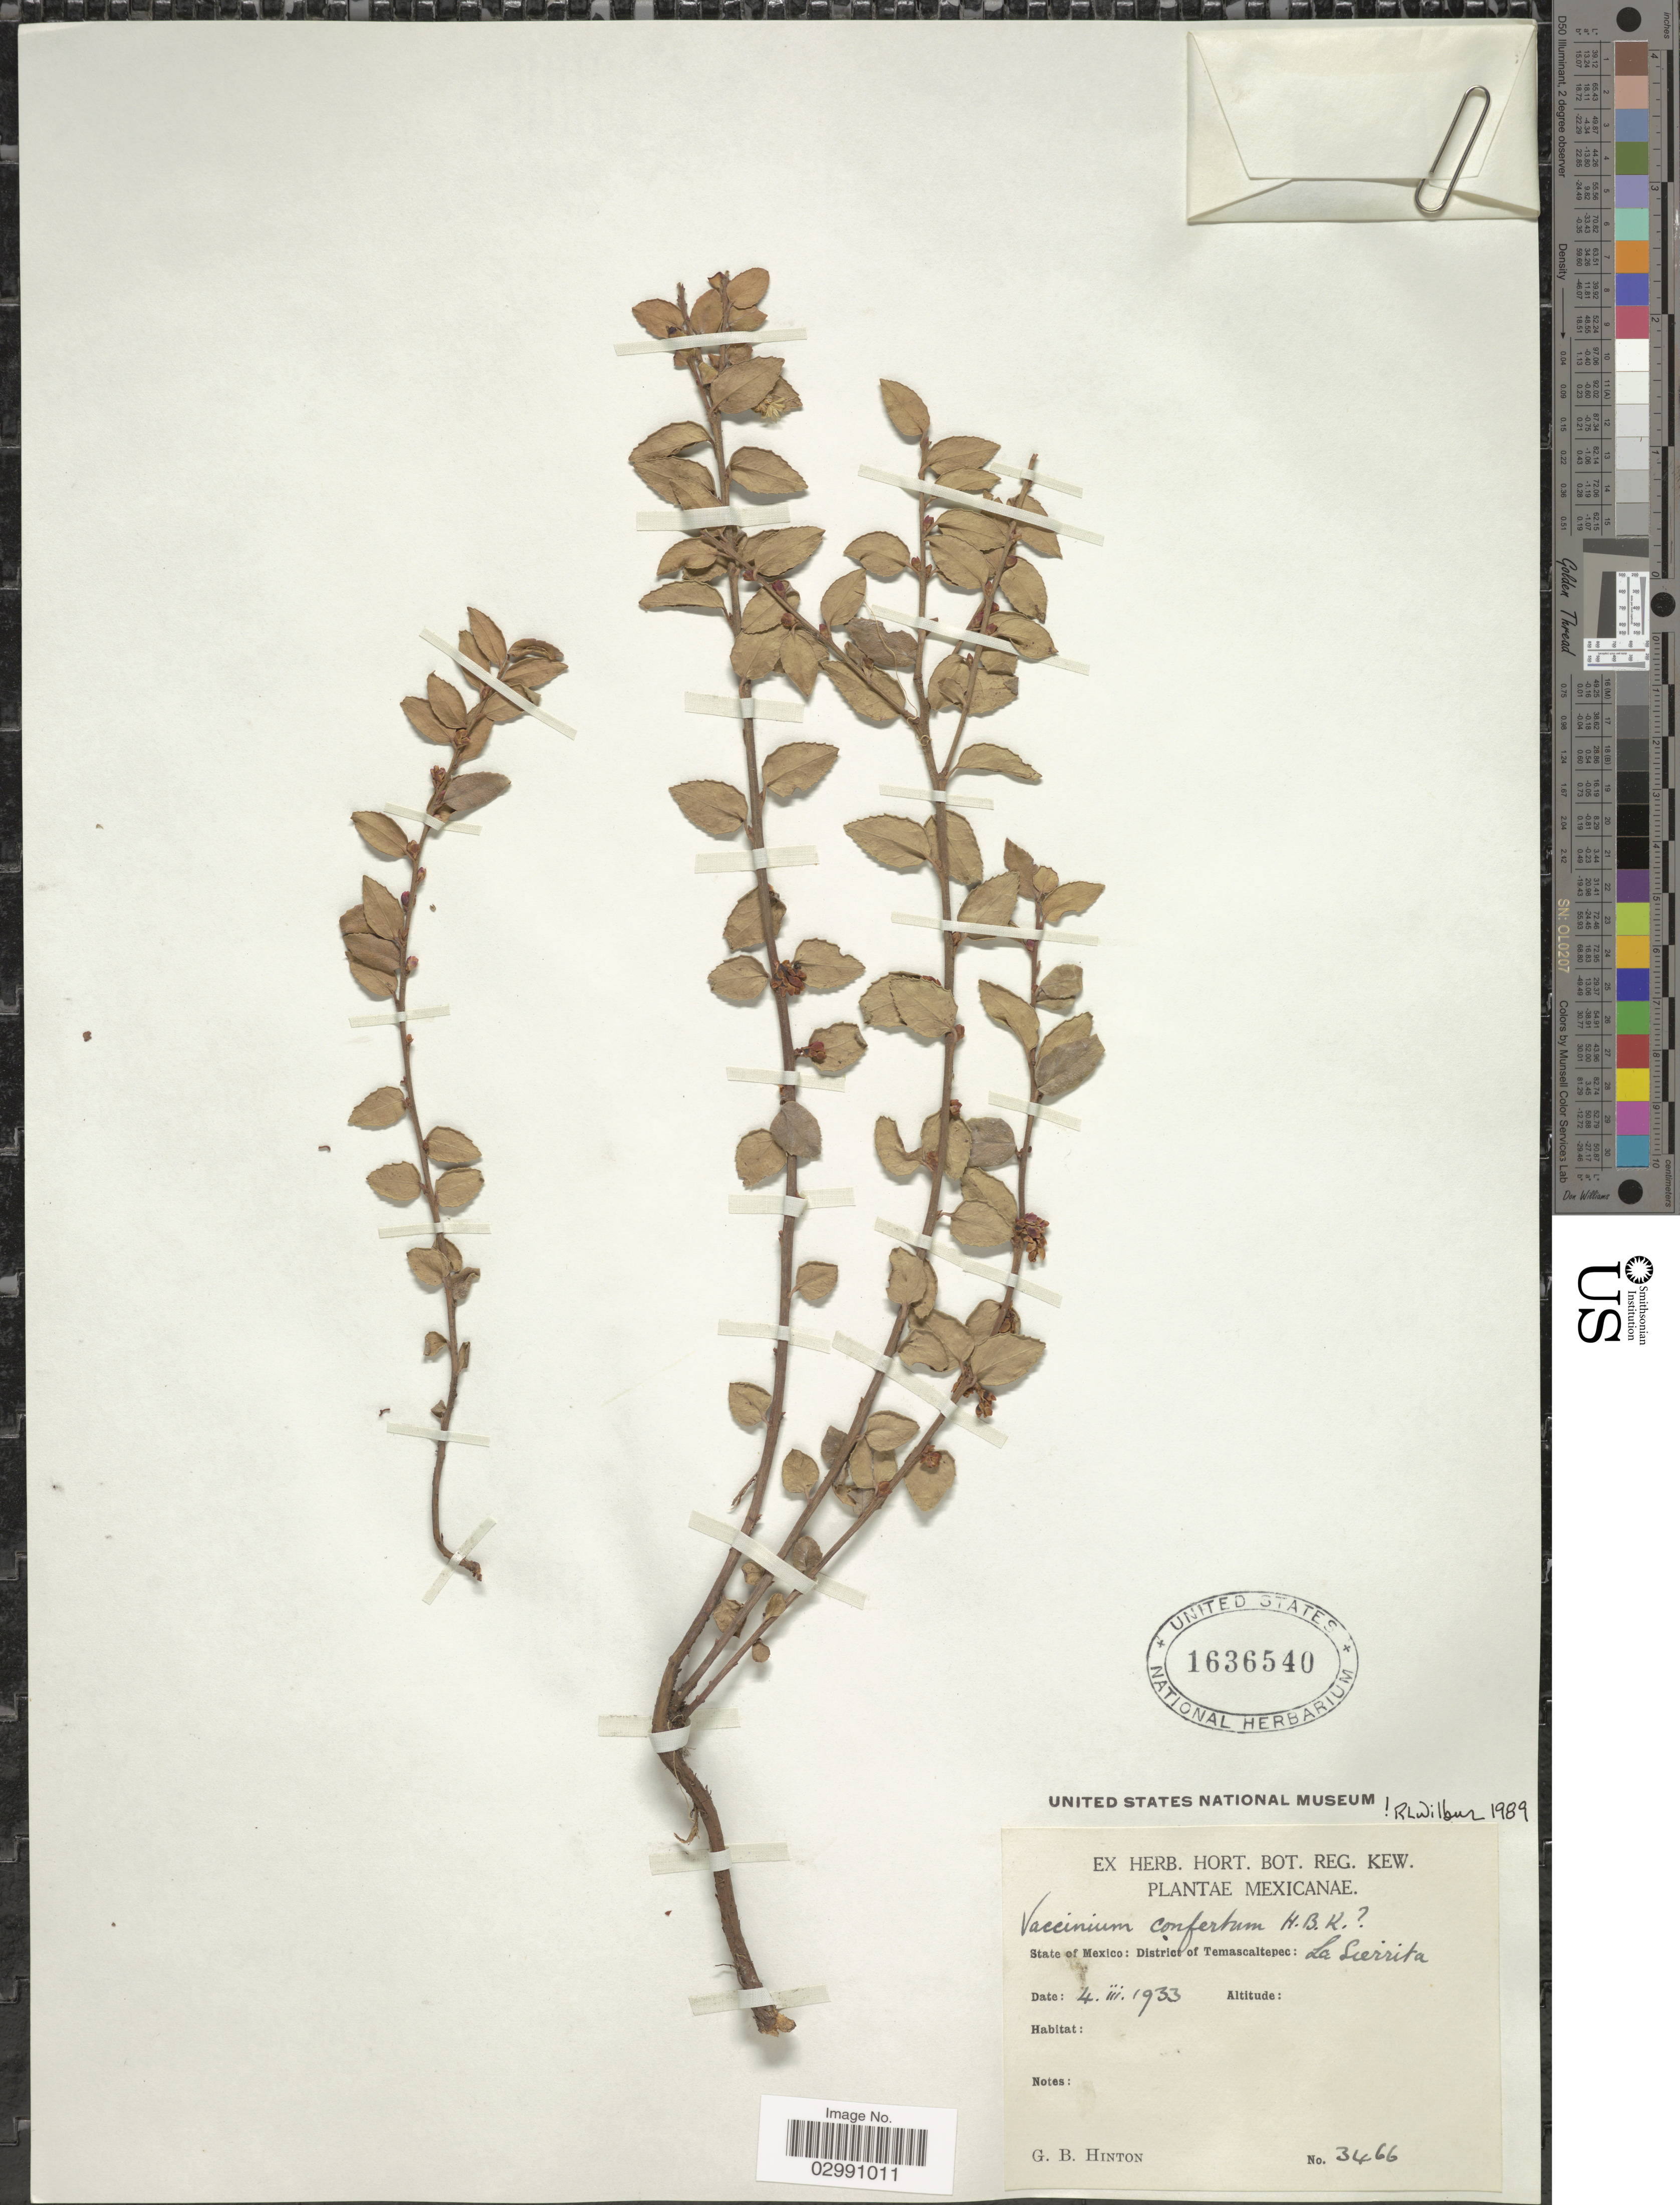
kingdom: Plantae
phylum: Tracheophyta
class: Magnoliopsida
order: Ericales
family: Ericaceae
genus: Vaccinium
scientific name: Vaccinium confertum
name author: Kunth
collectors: G. B. Hinton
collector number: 3466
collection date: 1933-03-04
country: Mexico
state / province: México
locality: District of Temascaltepec: La Sierrita.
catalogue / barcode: US 1636540